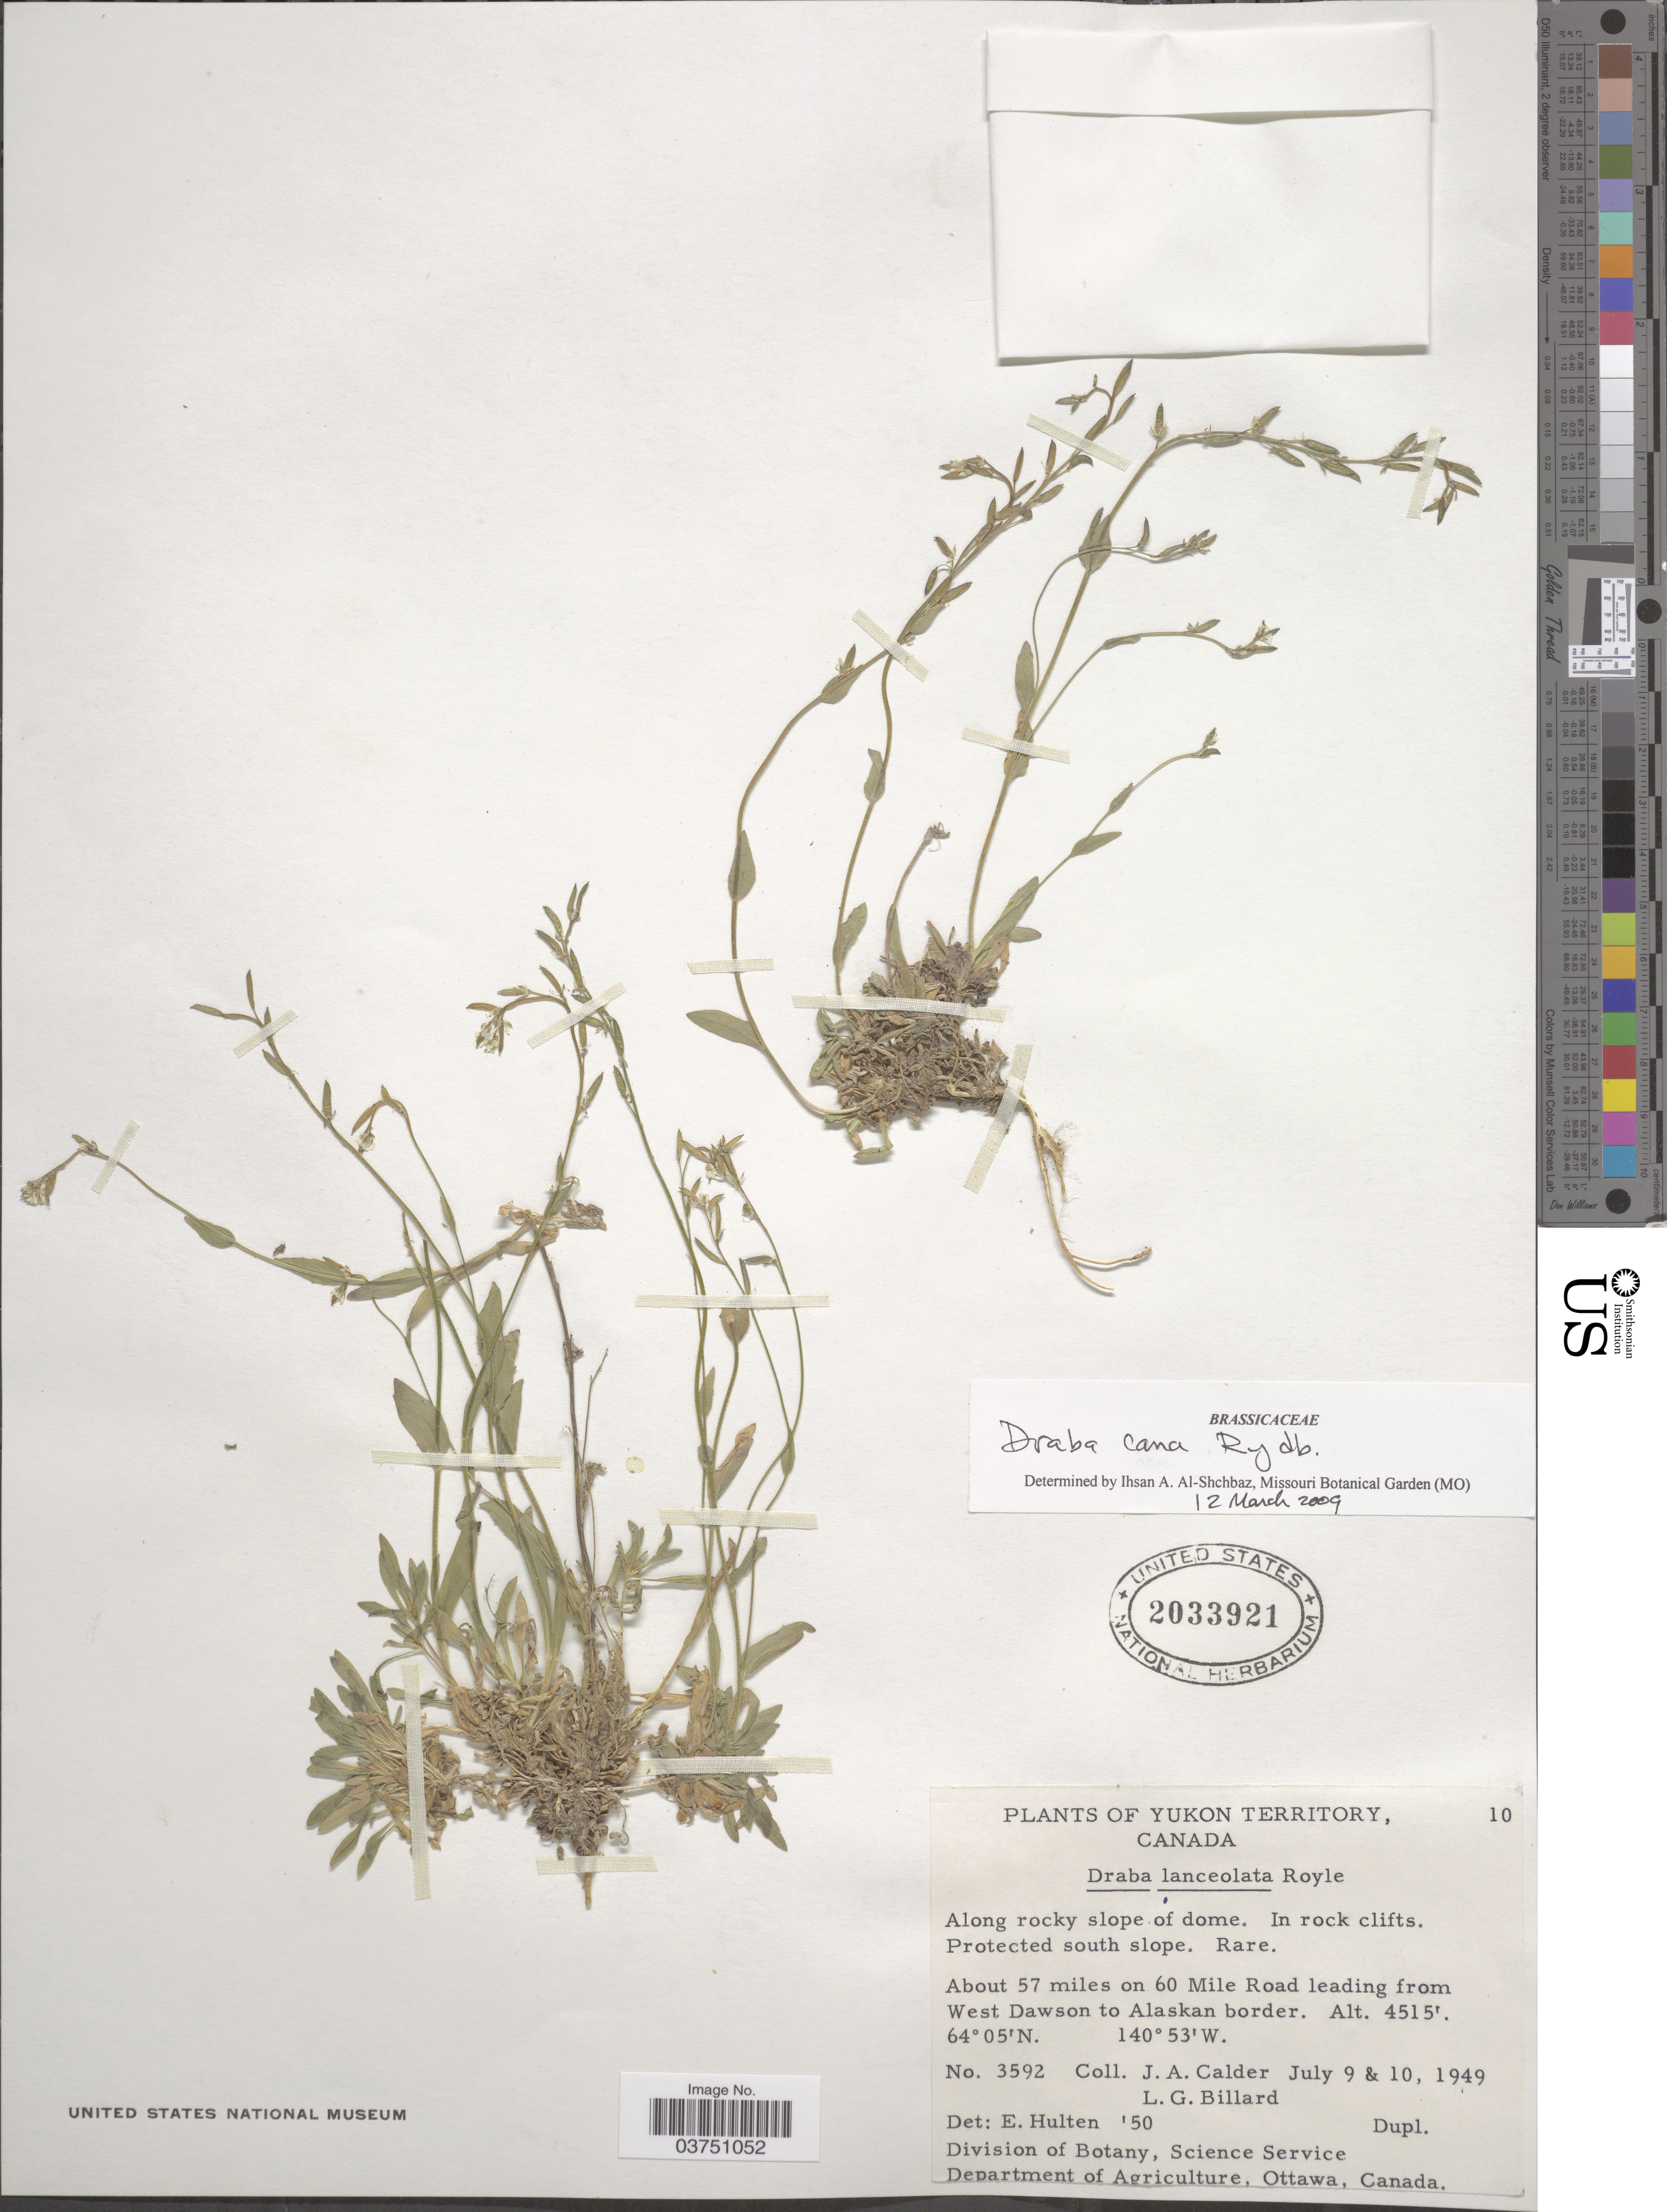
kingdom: Plantae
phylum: Tracheophyta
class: Magnoliopsida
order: Brassicales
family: Brassicaceae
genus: Draba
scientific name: Draba cana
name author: Rydb.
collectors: J. A. Calder & L. Billard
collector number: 3592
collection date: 1949-07-09/1949-07-10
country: Canada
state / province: Yukon Territory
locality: About 57 miles on 60 Mile Road leading from West Dawson to Alaskan border.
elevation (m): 1376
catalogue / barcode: US 2033921